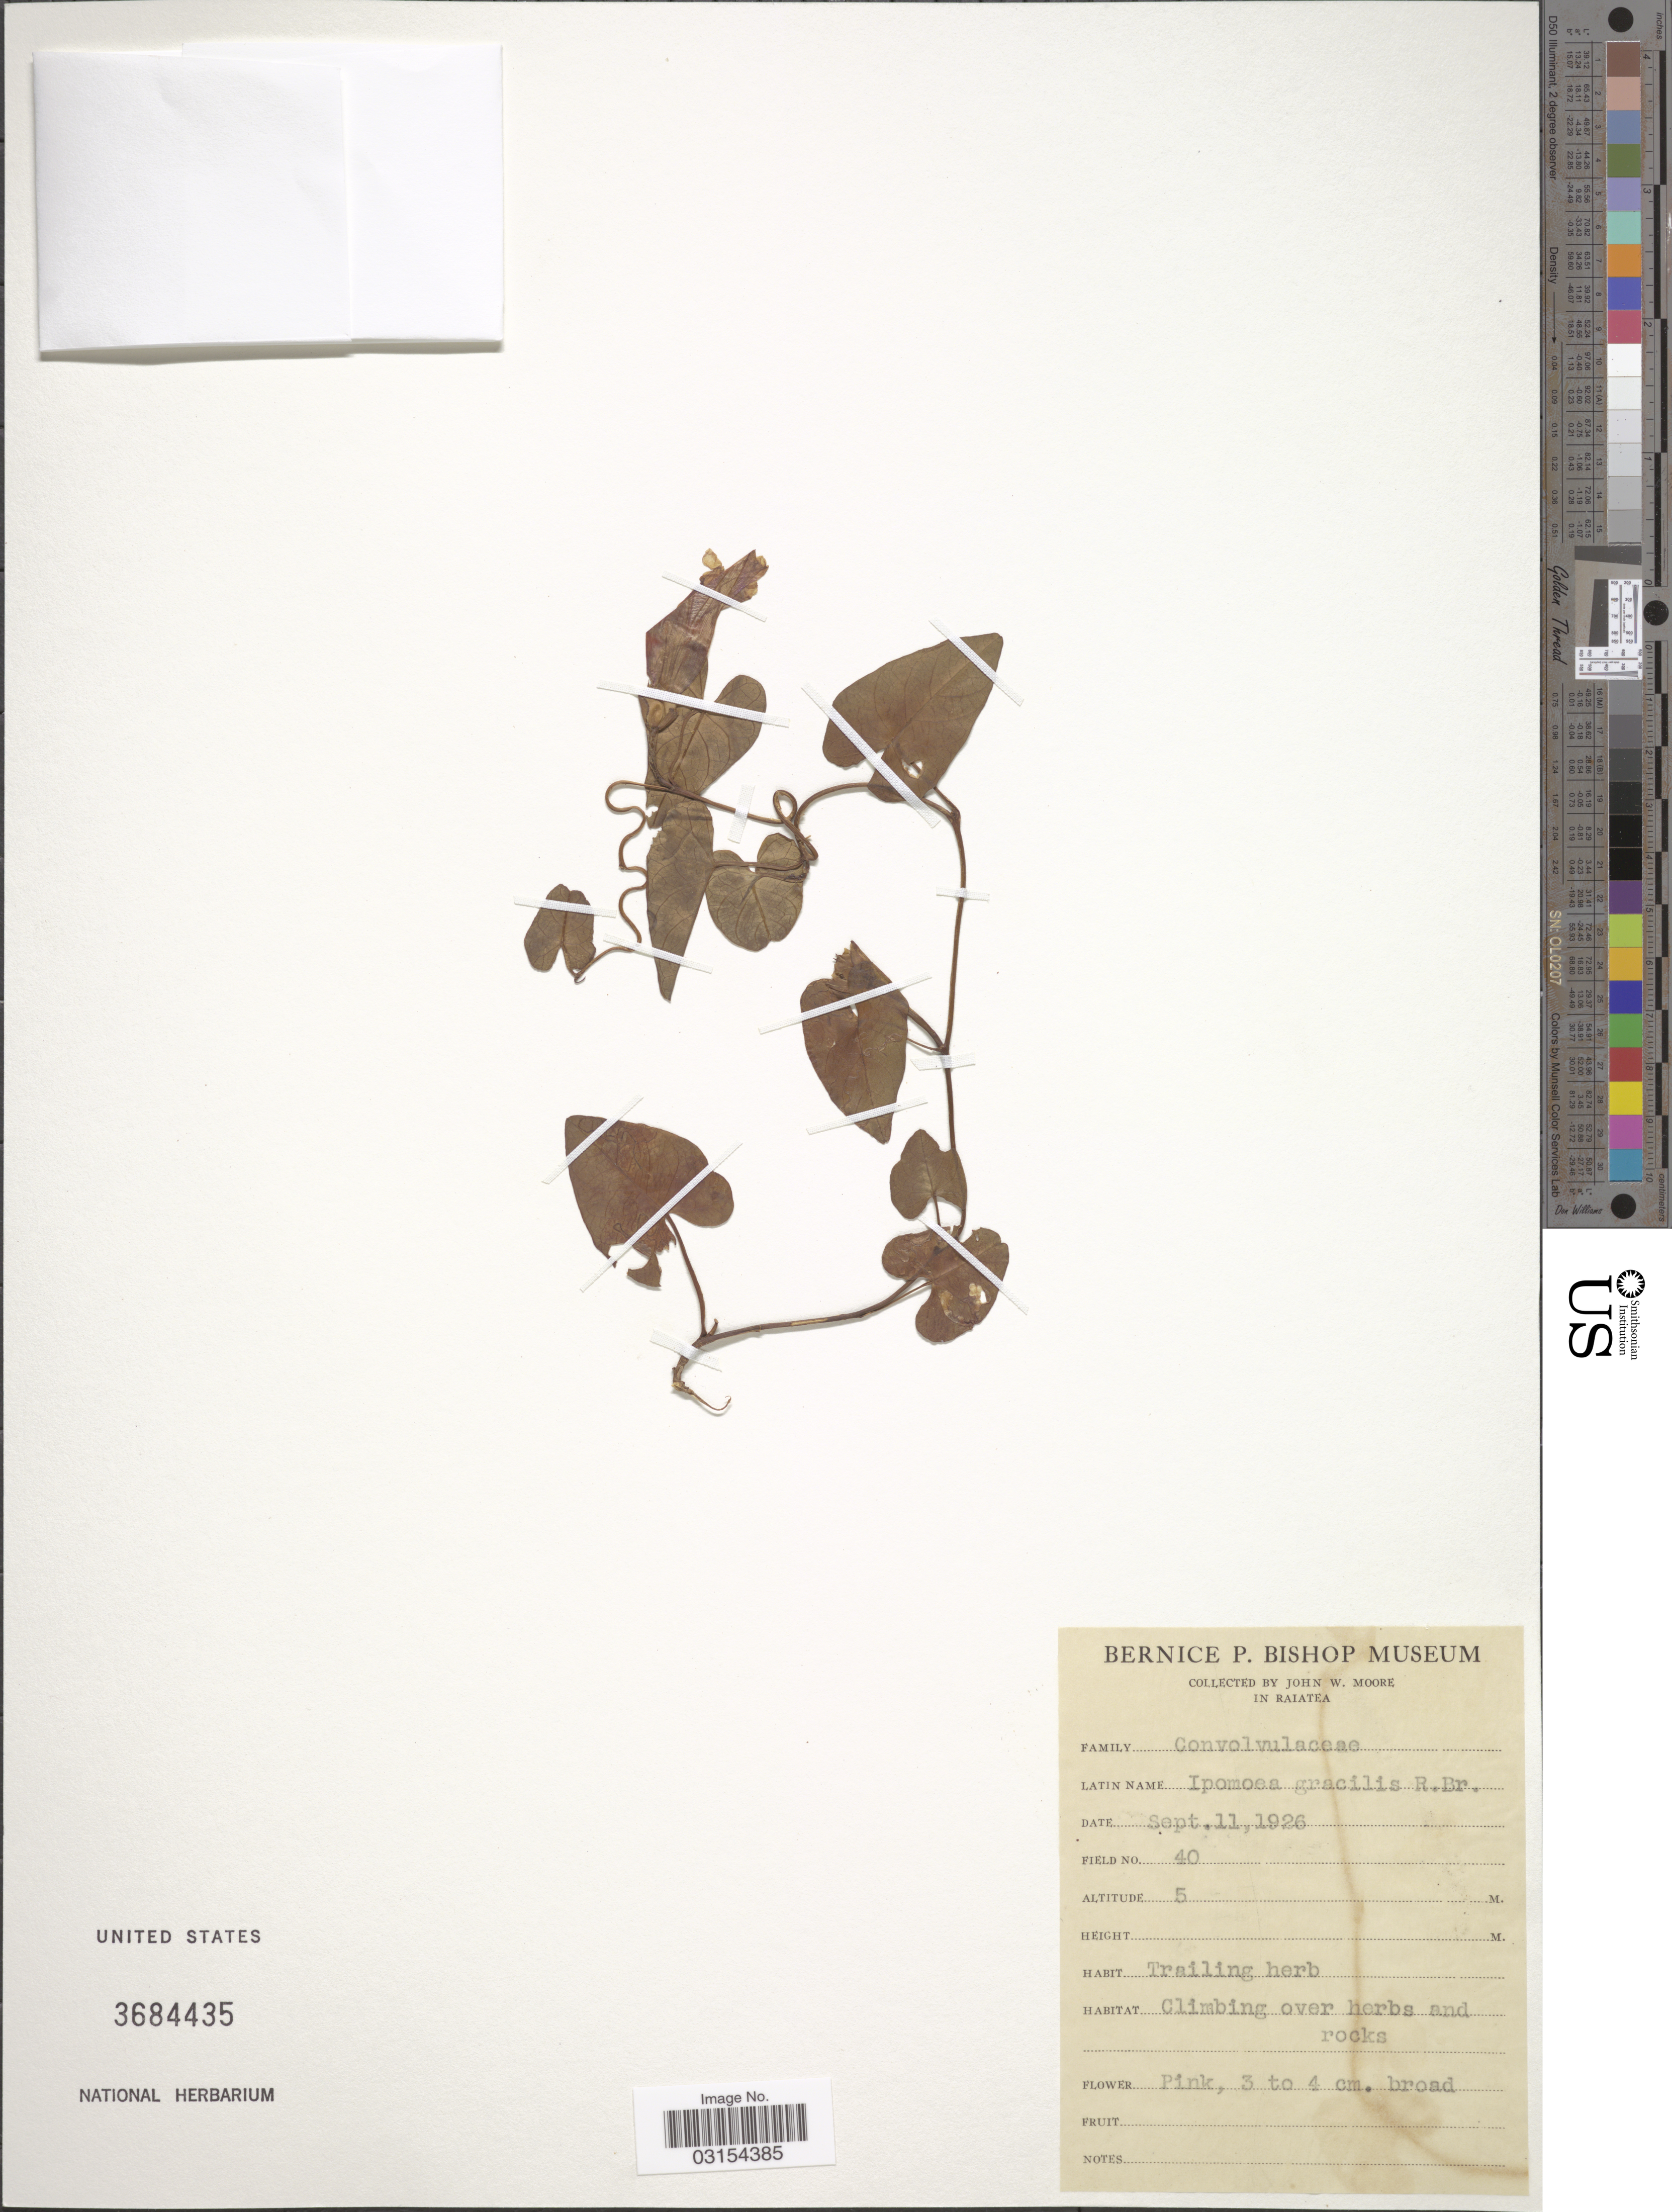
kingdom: Plantae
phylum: Tracheophyta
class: Magnoliopsida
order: Solanales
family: Convolvulaceae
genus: Ipomoea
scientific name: Ipomoea littoralis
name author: Blume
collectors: J. Moore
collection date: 1926-09-11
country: French Polynesia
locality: Raiatea.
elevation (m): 5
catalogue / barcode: US 3684435